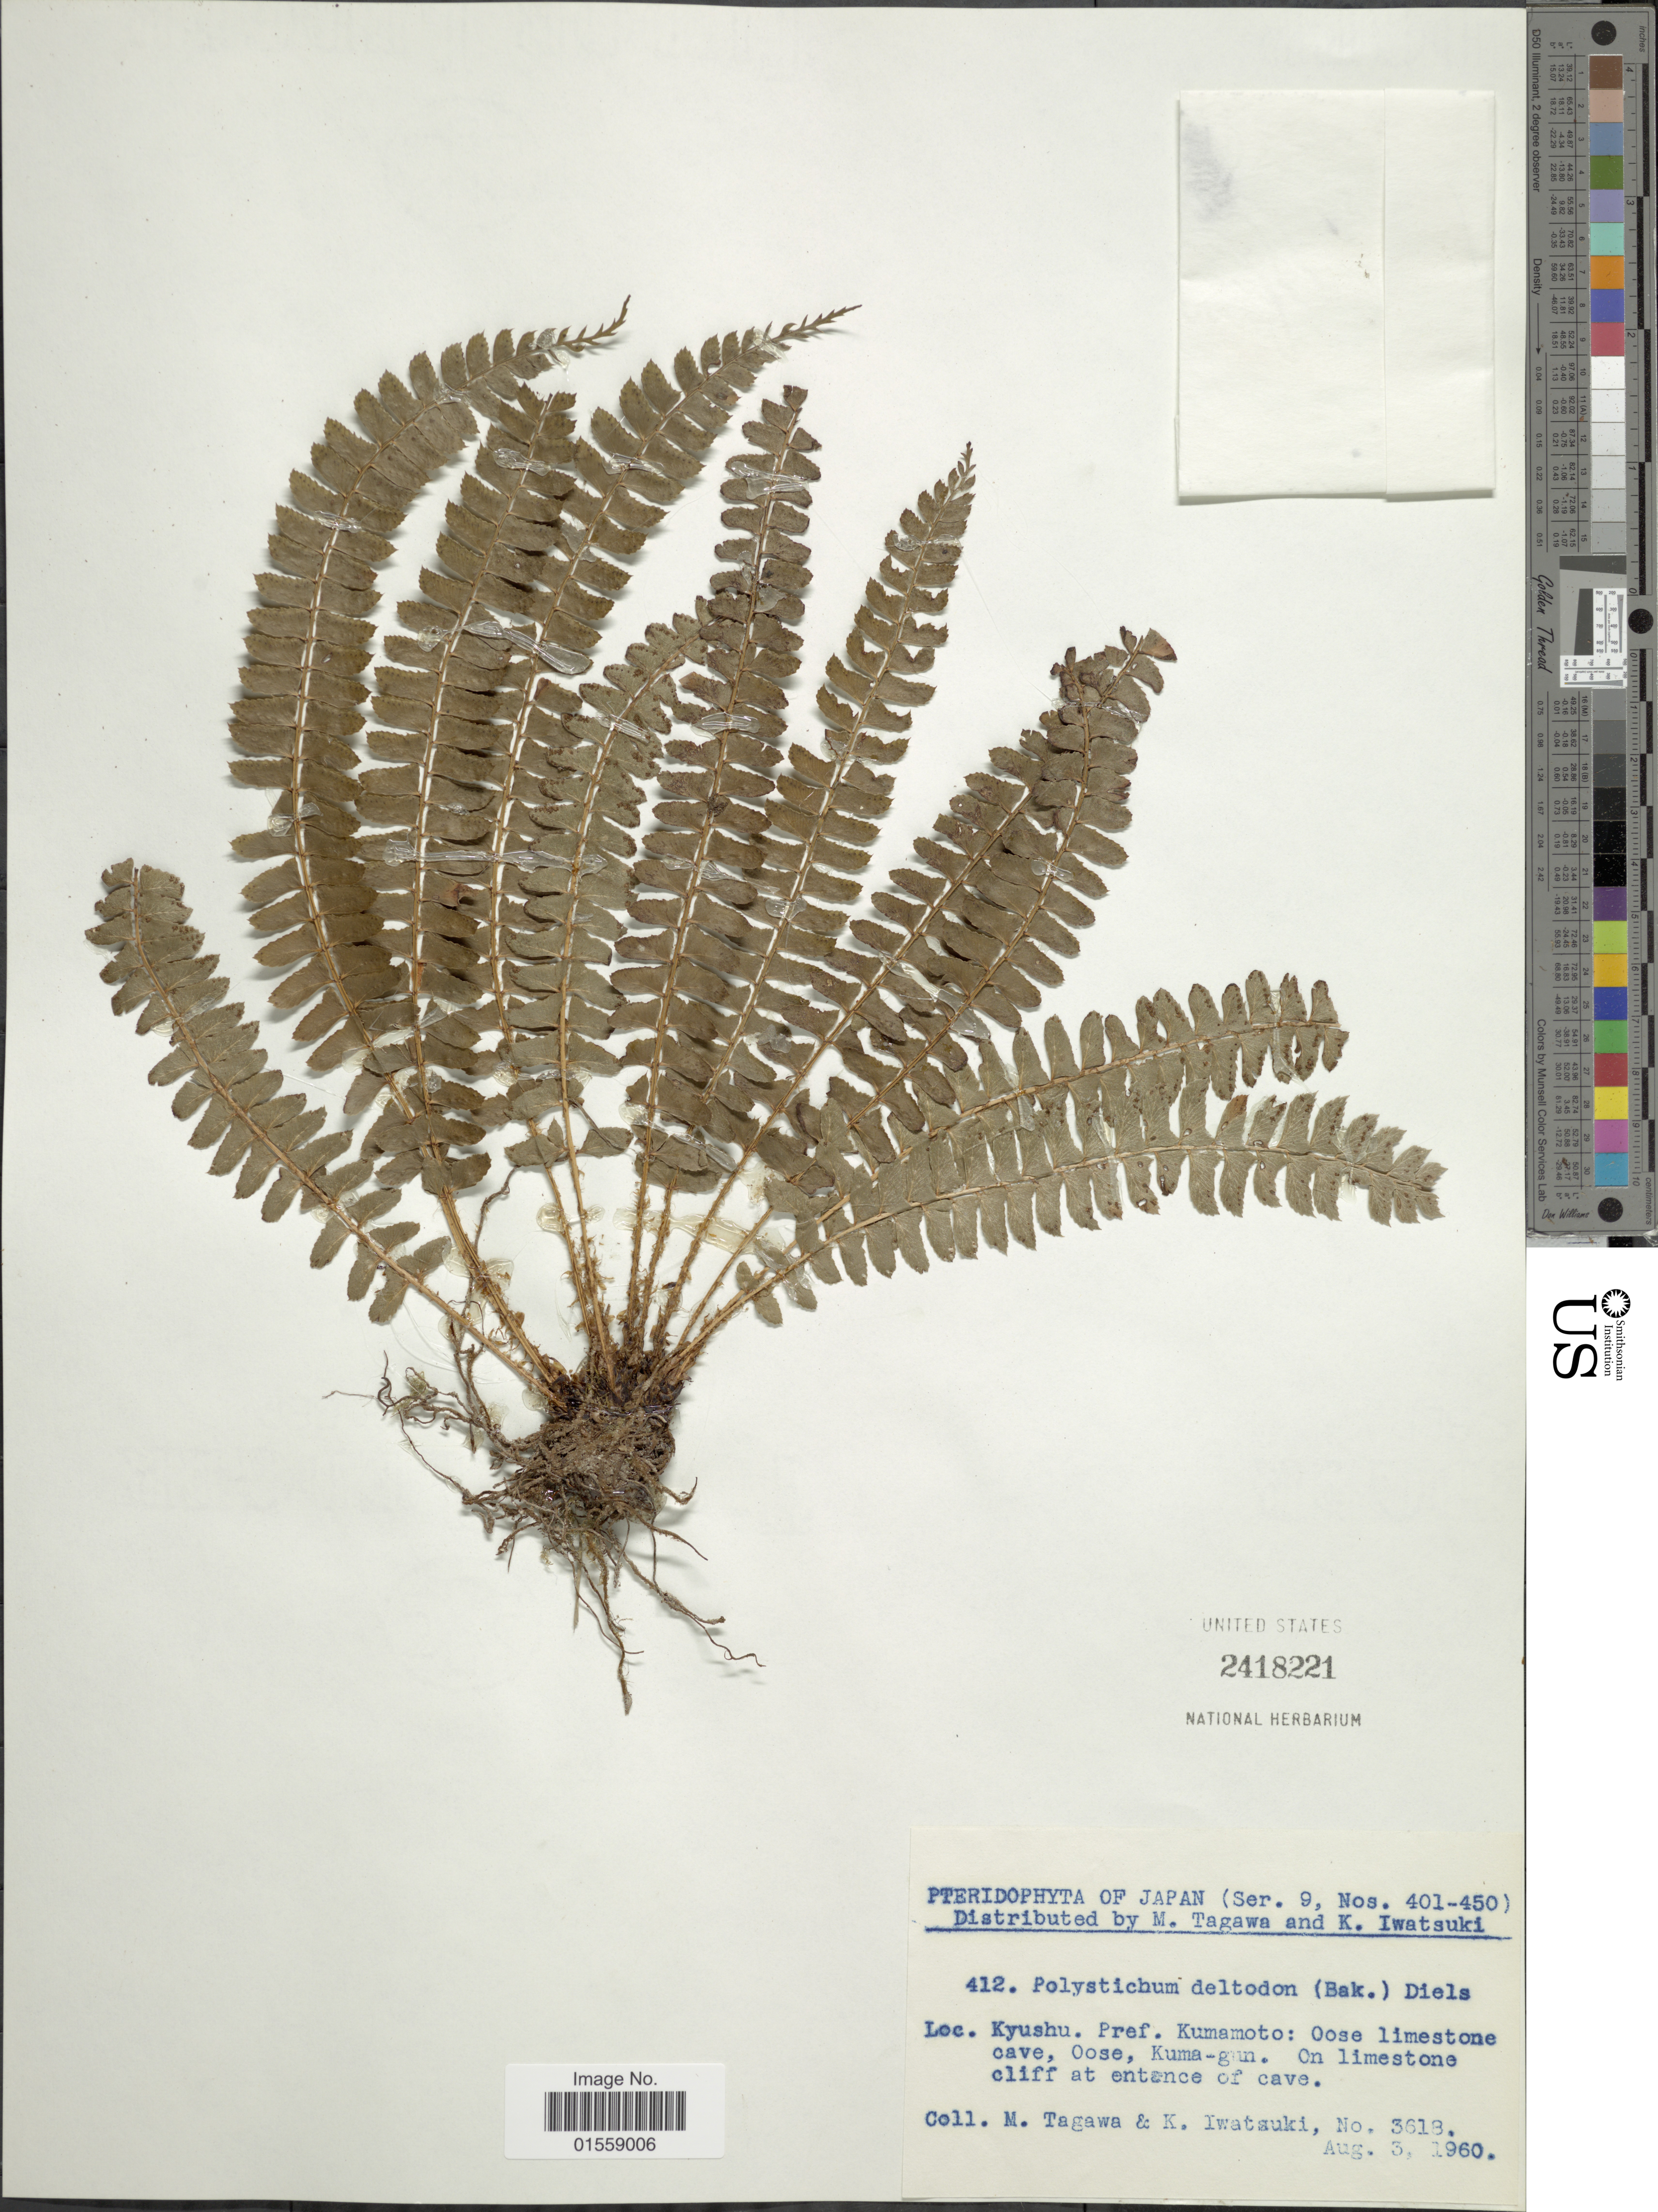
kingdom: Plantae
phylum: Tracheophyta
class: Polypodiopsida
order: Polypodiales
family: Dryopteridaceae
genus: Polystichum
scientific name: Polystichum deltodon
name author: (Baker) Diels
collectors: M. Tagawa & K. Iwatsuki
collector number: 3618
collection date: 1960-08-03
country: Japan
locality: Kyushu, Pref. Kumamoto: Oose limestone cave, Oose, Kuma-gun.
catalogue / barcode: US 2418221